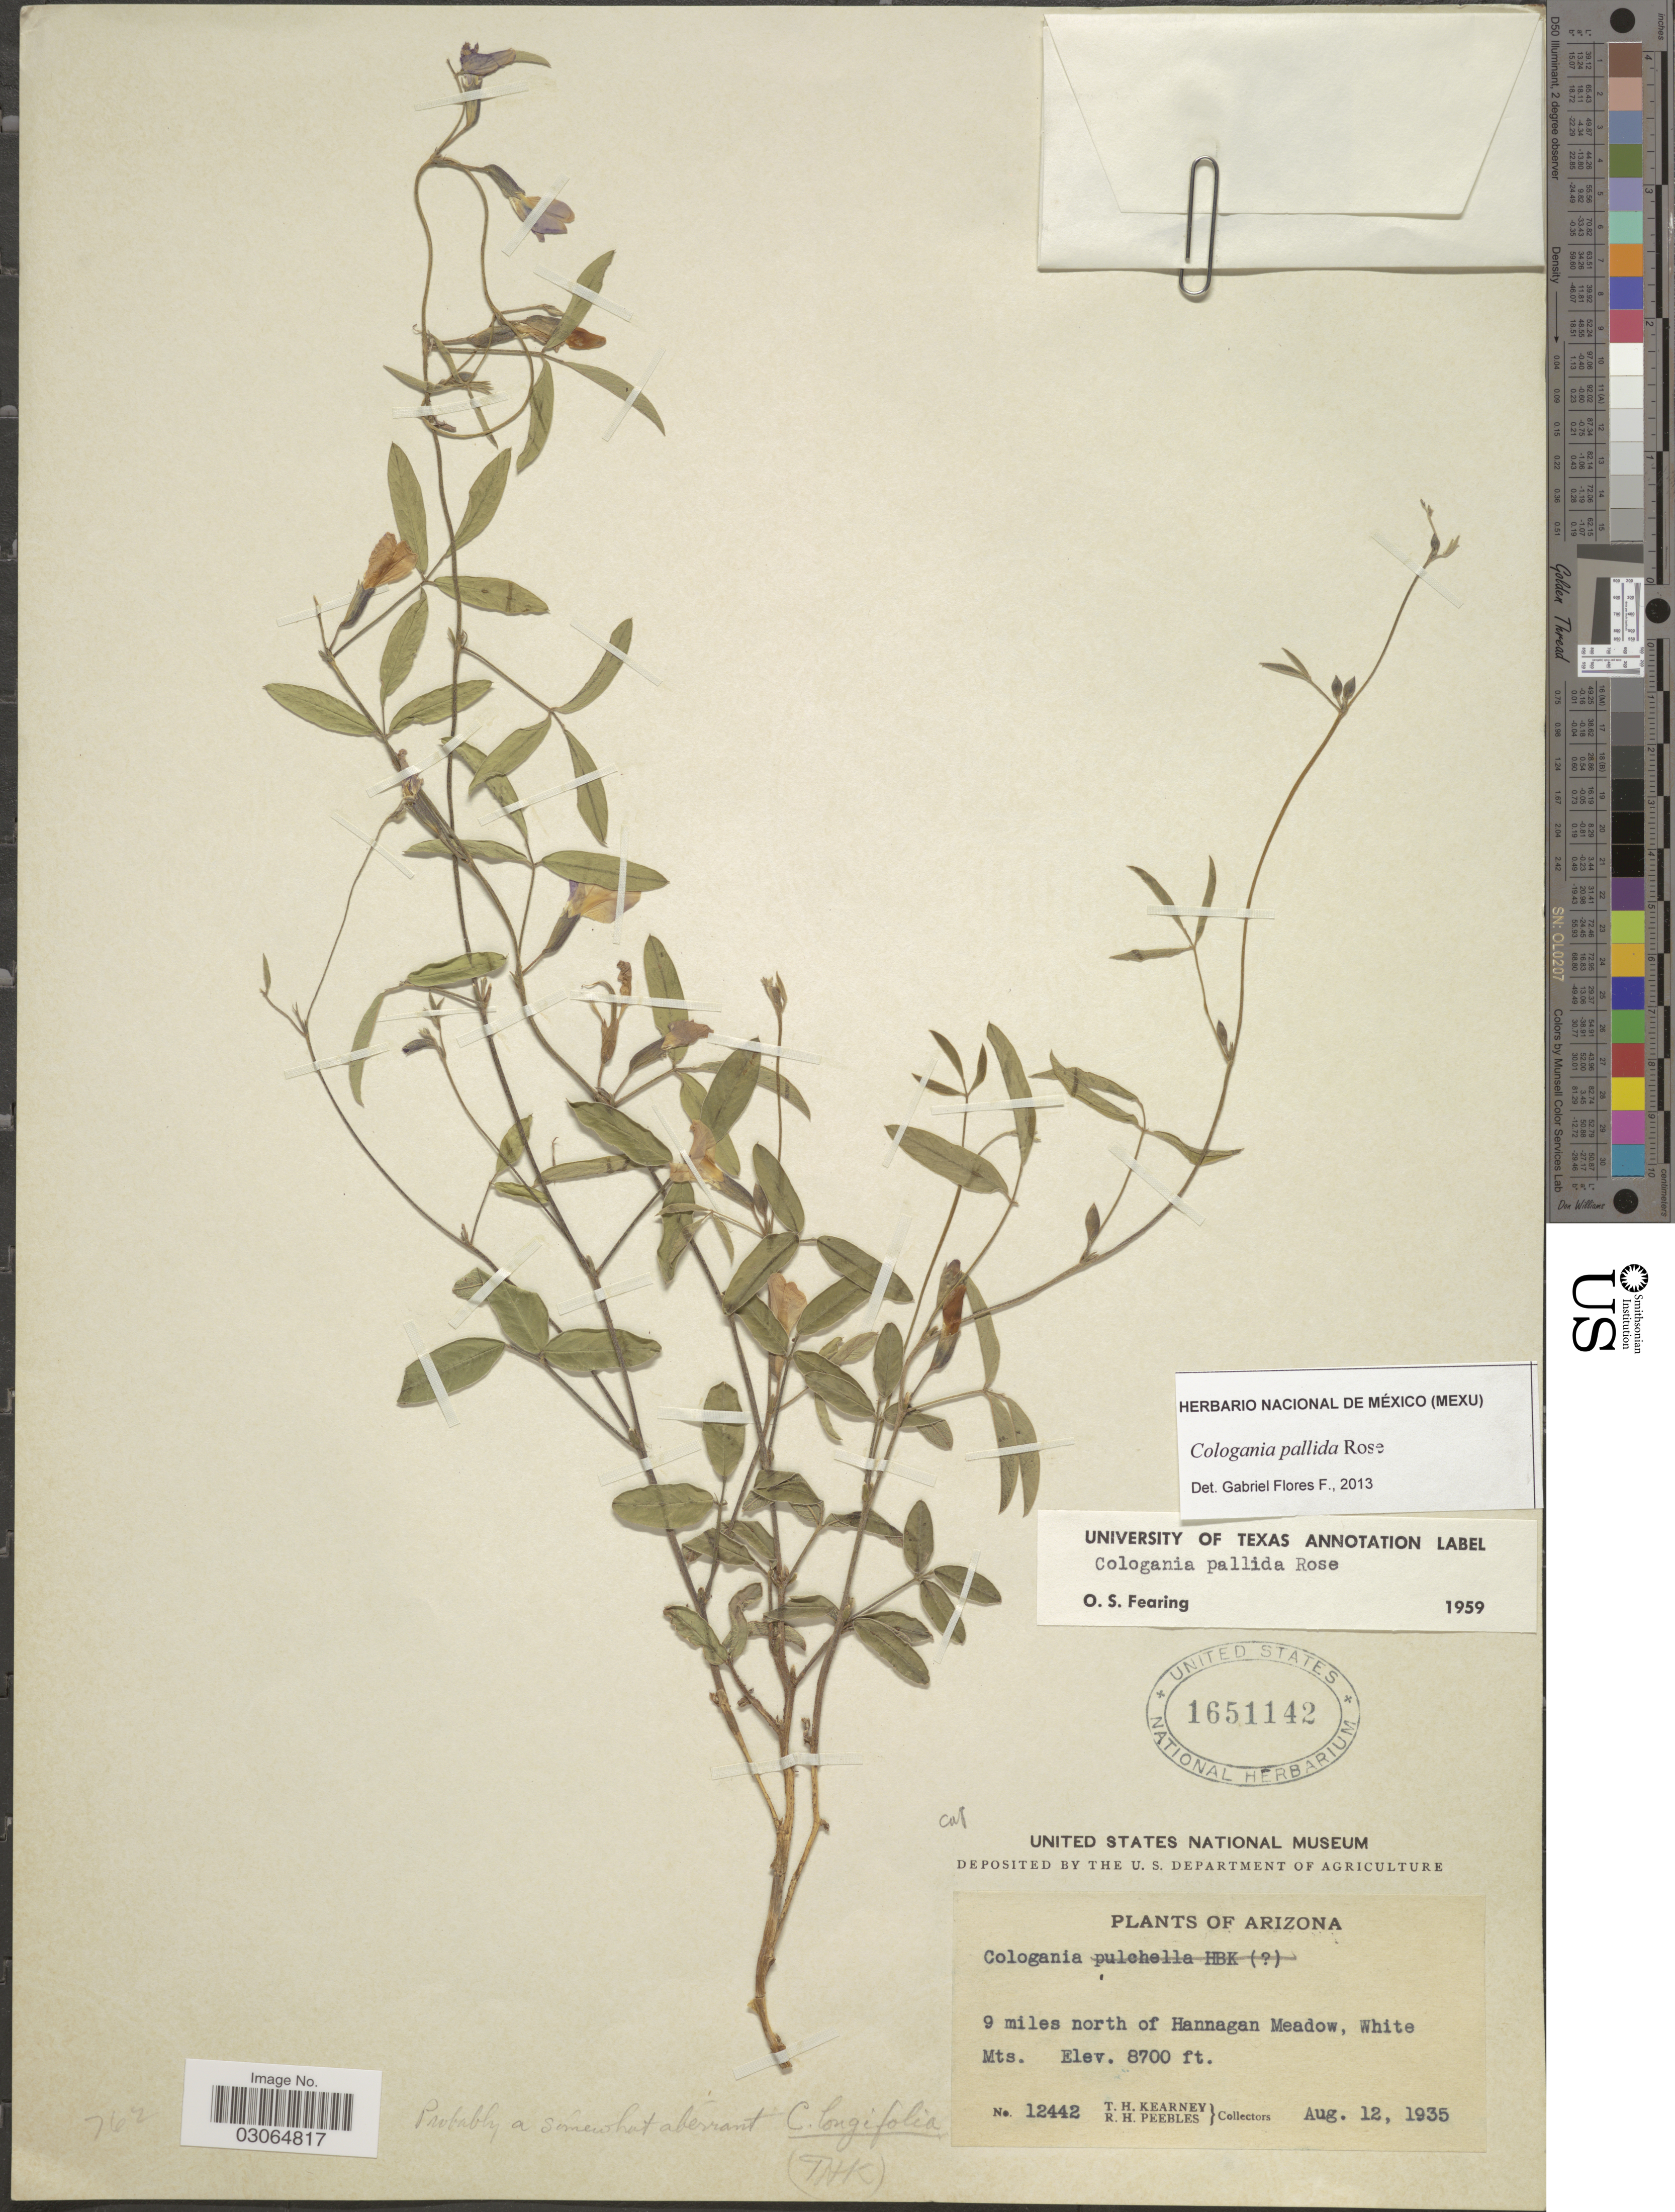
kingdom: Plantae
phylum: Tracheophyta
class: Magnoliopsida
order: Fabales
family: Fabaceae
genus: Cologania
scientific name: Cologania pallida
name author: Rose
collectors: T. H. Kearney & R. H. Peebles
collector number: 12442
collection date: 1935-08-12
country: United States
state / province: Arizona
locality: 9 miles north of Hannagan Meadow, White Mts.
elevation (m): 2652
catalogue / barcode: US 1651142